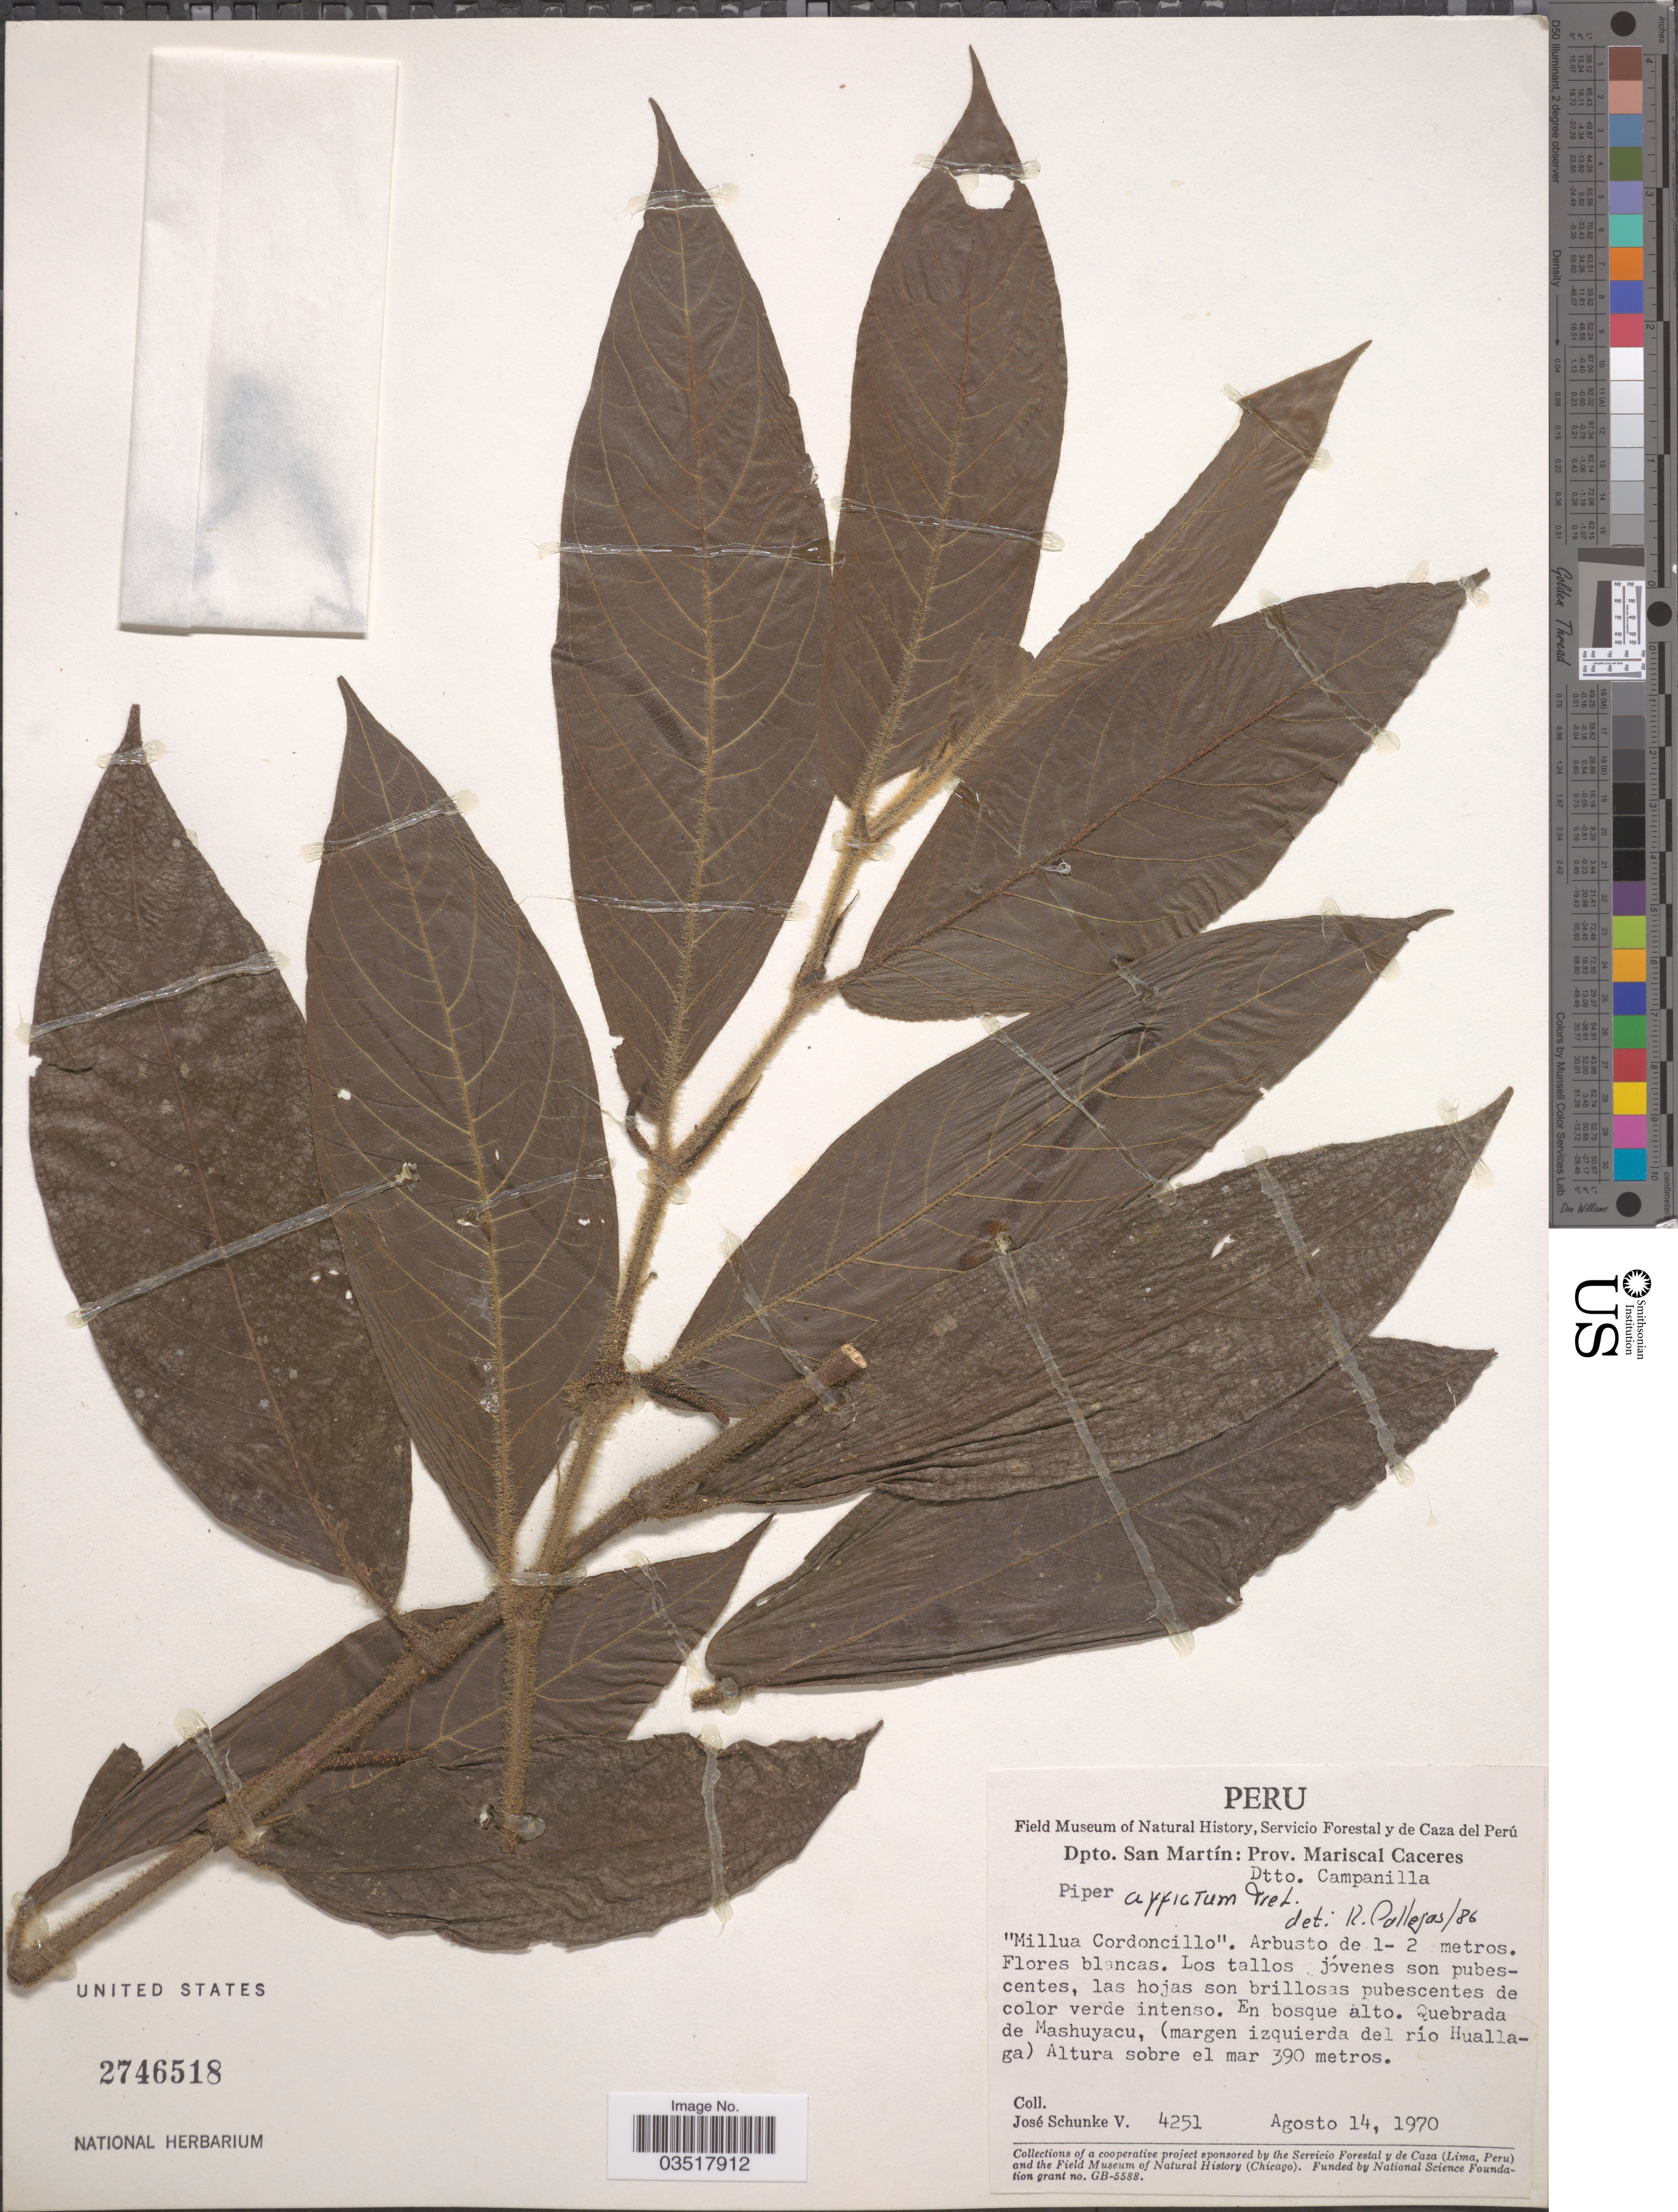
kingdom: Plantae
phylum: Tracheophyta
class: Magnoliopsida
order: Piperales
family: Piperaceae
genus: Piper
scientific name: Piper affictum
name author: Trel.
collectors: J. Schunke Vigo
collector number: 4251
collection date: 1970-08-14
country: Peru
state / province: San Martín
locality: Dpto. San Martín: Prov. Mariscal Caceres. Dtto. Campanilla. Quebrada de Mashuyacu, (margen izquierda del río Huallaga).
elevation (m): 390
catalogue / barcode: US 2746518